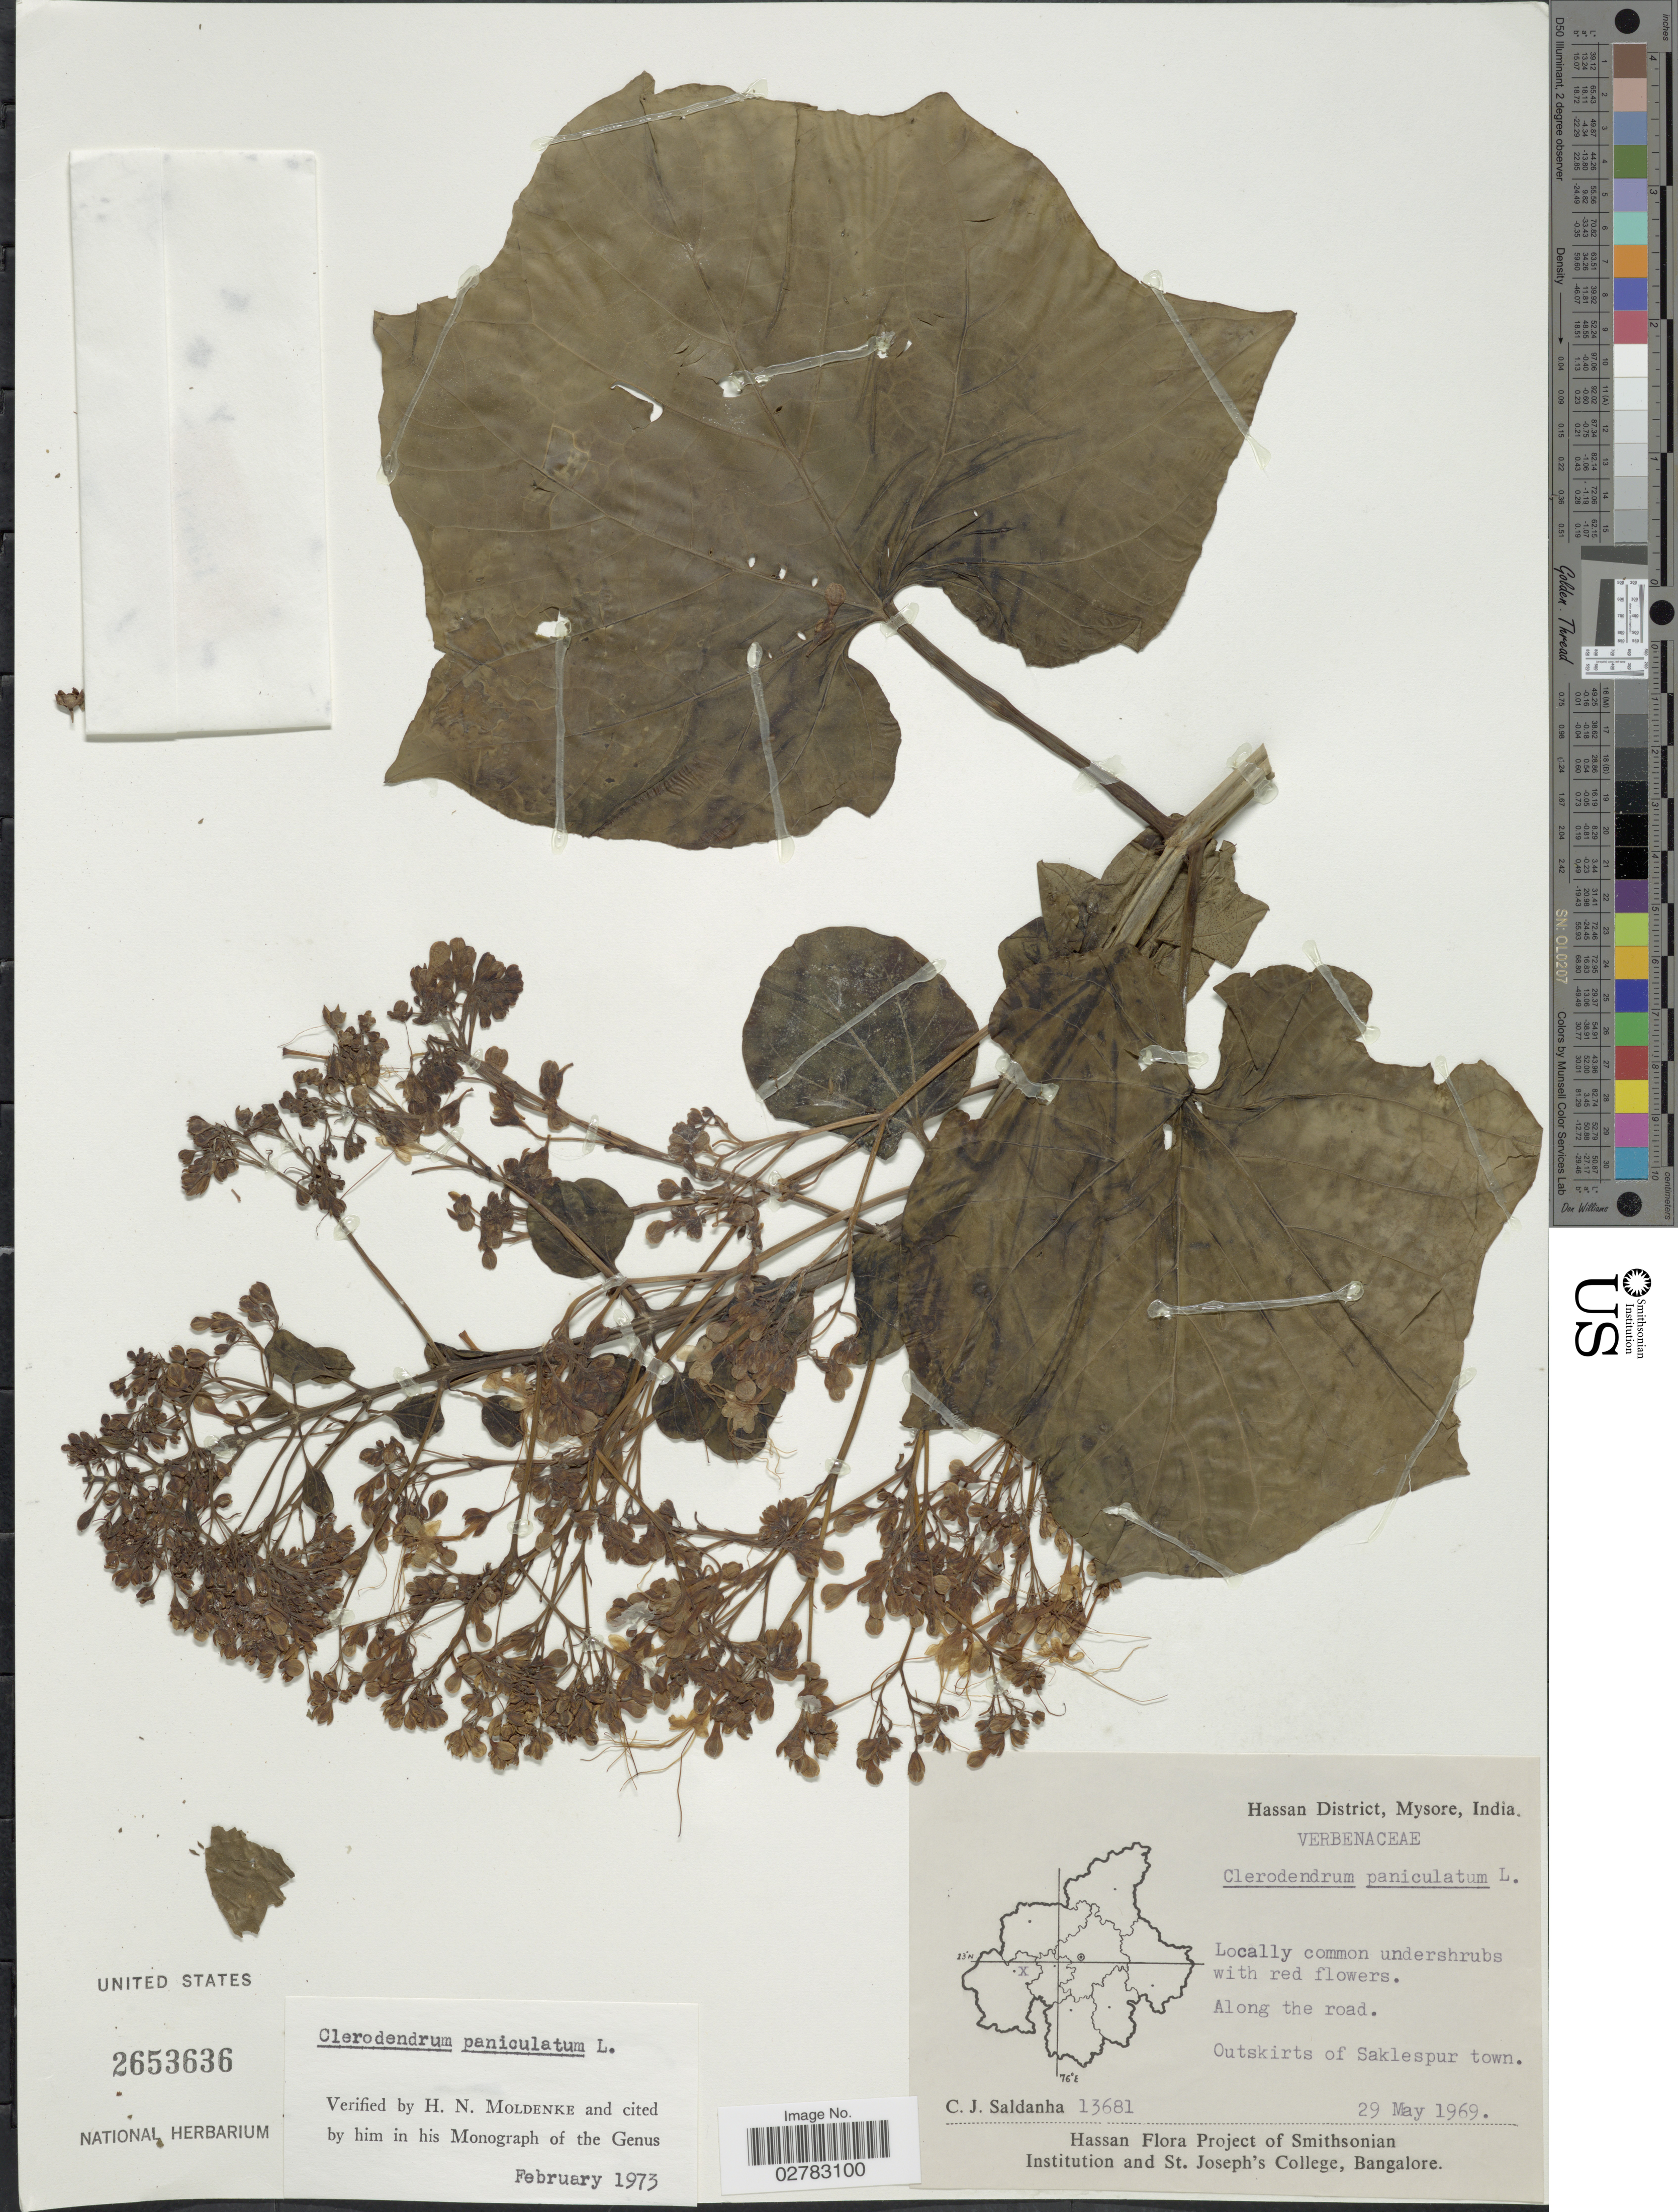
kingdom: Plantae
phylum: Tracheophyta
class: Magnoliopsida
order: Lamiales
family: Lamiaceae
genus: Clerodendrum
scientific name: Clerodendrum paniculatum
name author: L.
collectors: C. J. Saldanha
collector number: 13681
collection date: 1969-05-29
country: India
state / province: Karnataka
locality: Hassan District, Mysore. Outskirts of Saklespur town.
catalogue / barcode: US 2653636